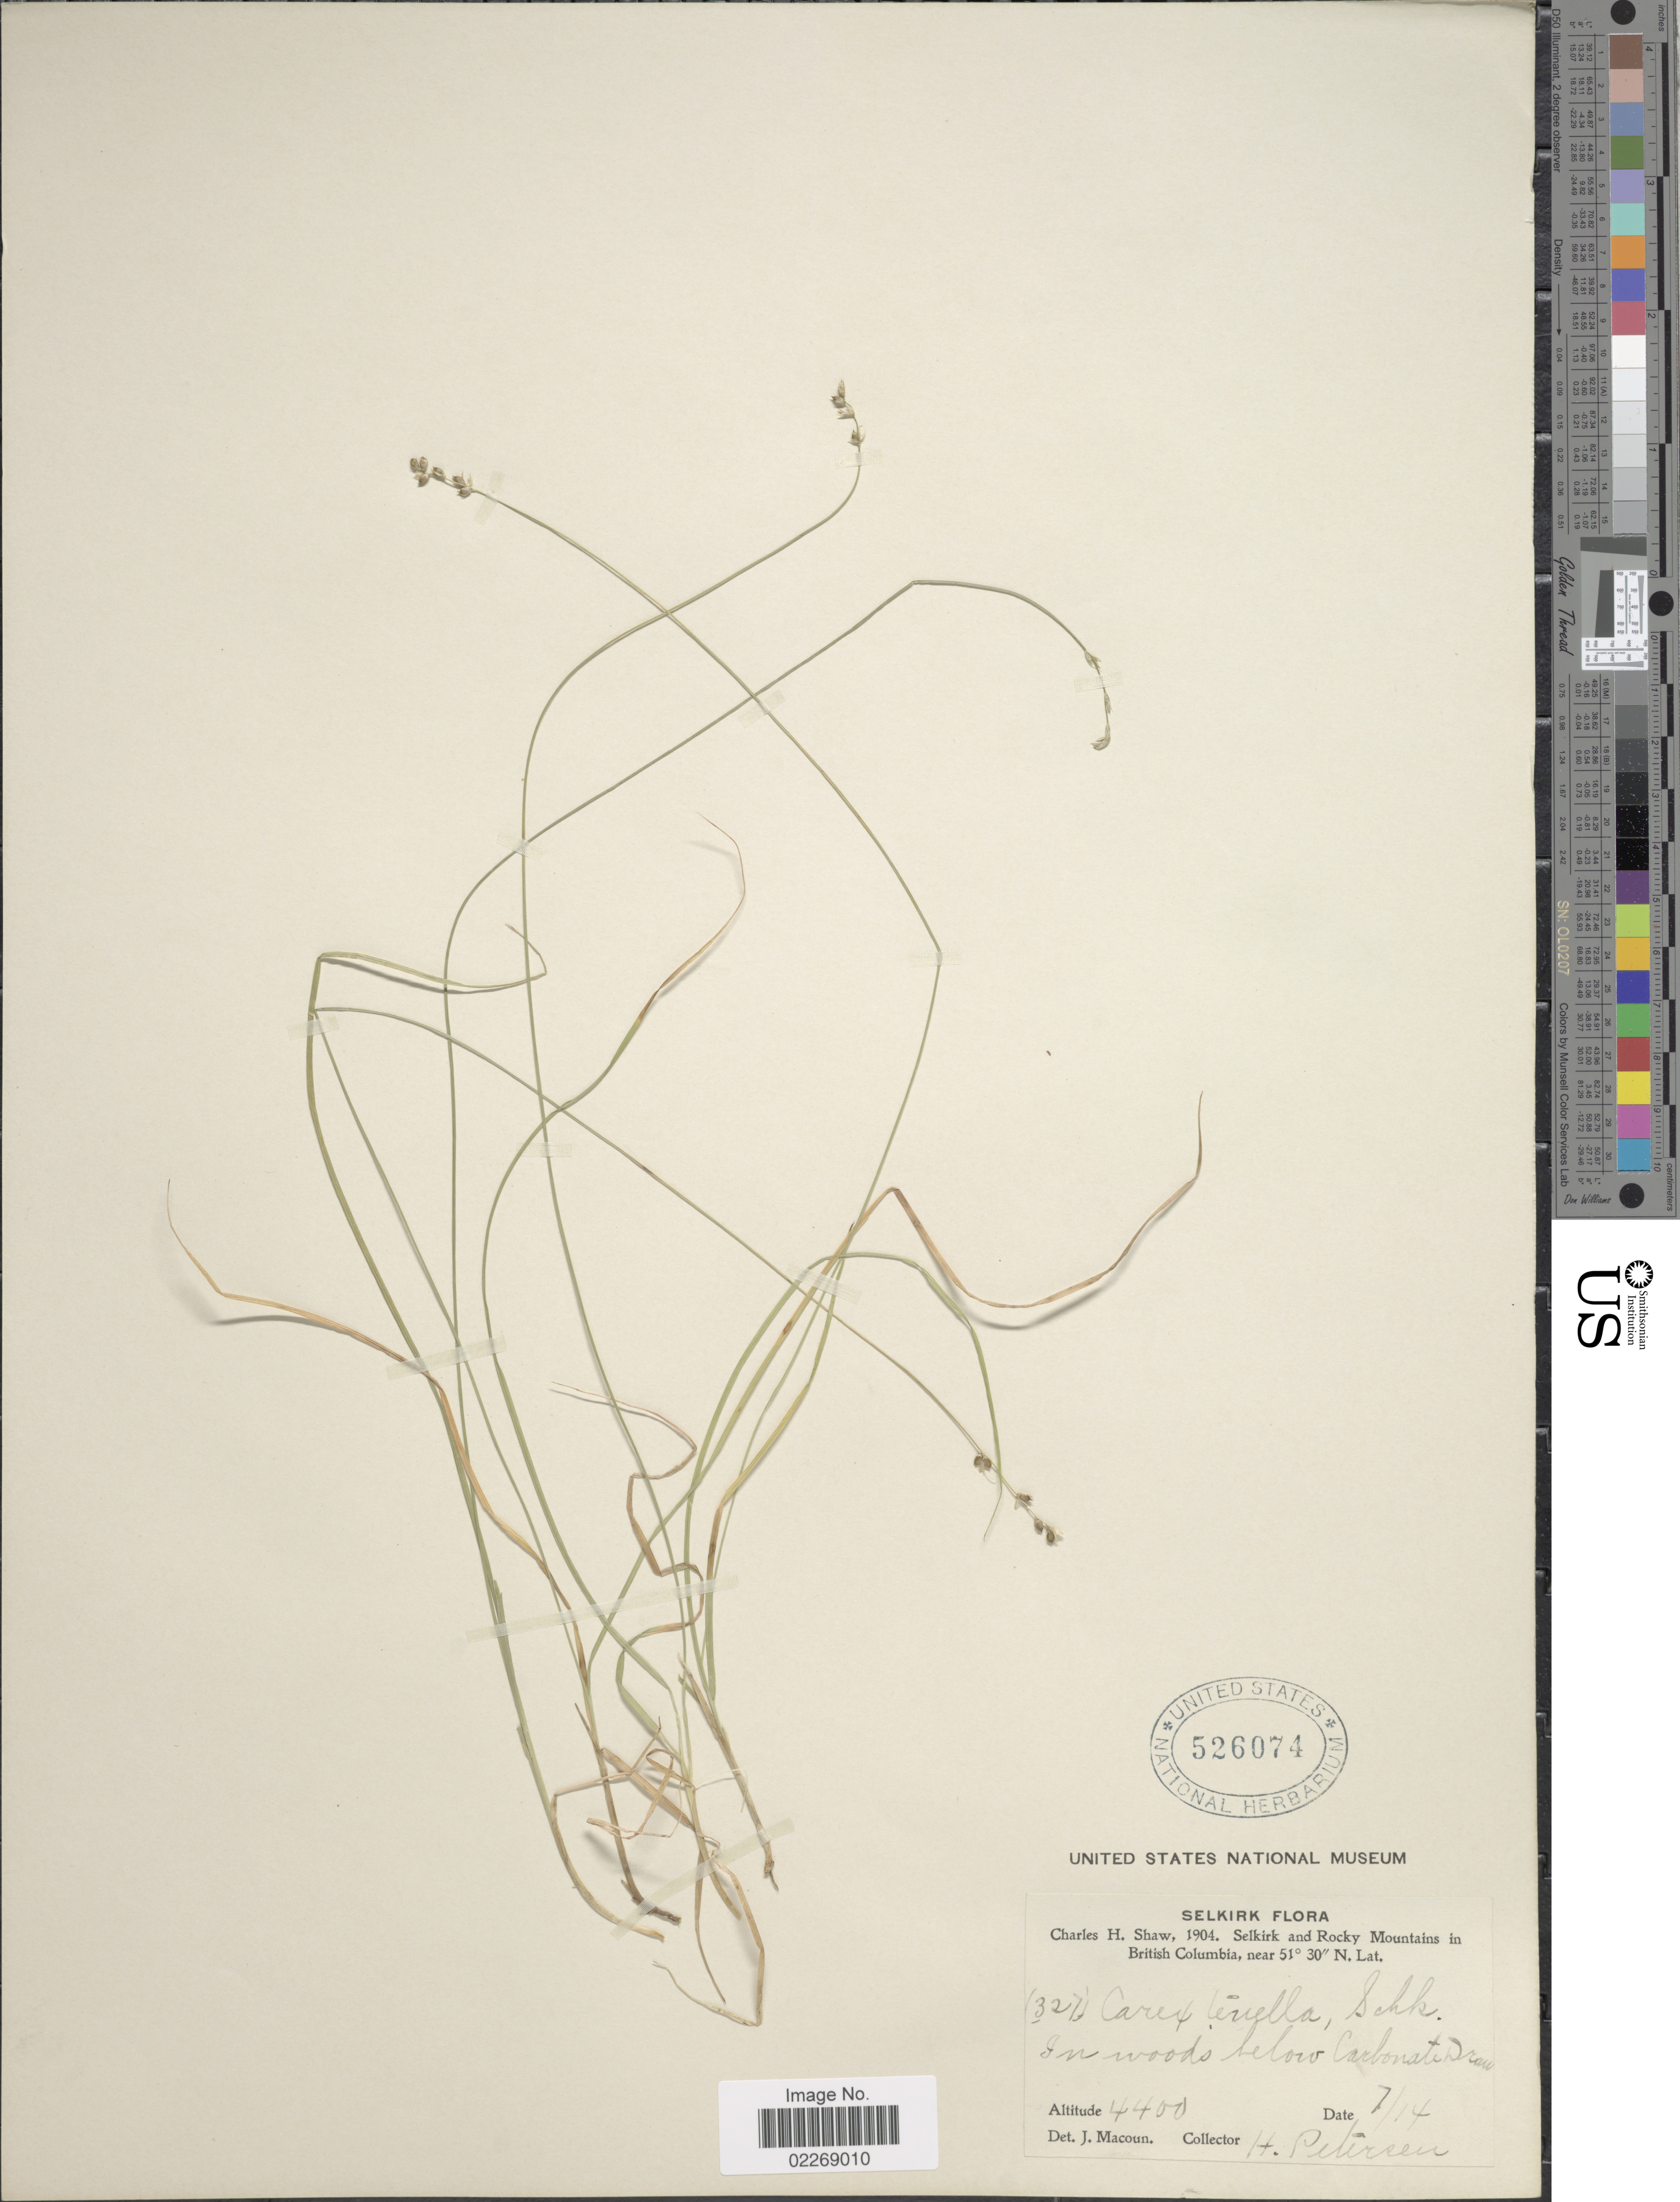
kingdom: Plantae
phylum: Tracheophyta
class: Liliopsida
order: Poales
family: Cyperaceae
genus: Carex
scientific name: Carex disperma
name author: Dewey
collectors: H. Petersen & C. H. Shaw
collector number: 321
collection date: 1904-07-14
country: Canada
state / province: British Columbia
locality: Selkirk and Rocky Mountains in British Columbia, In woods below Carbonate Draw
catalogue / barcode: US 526074